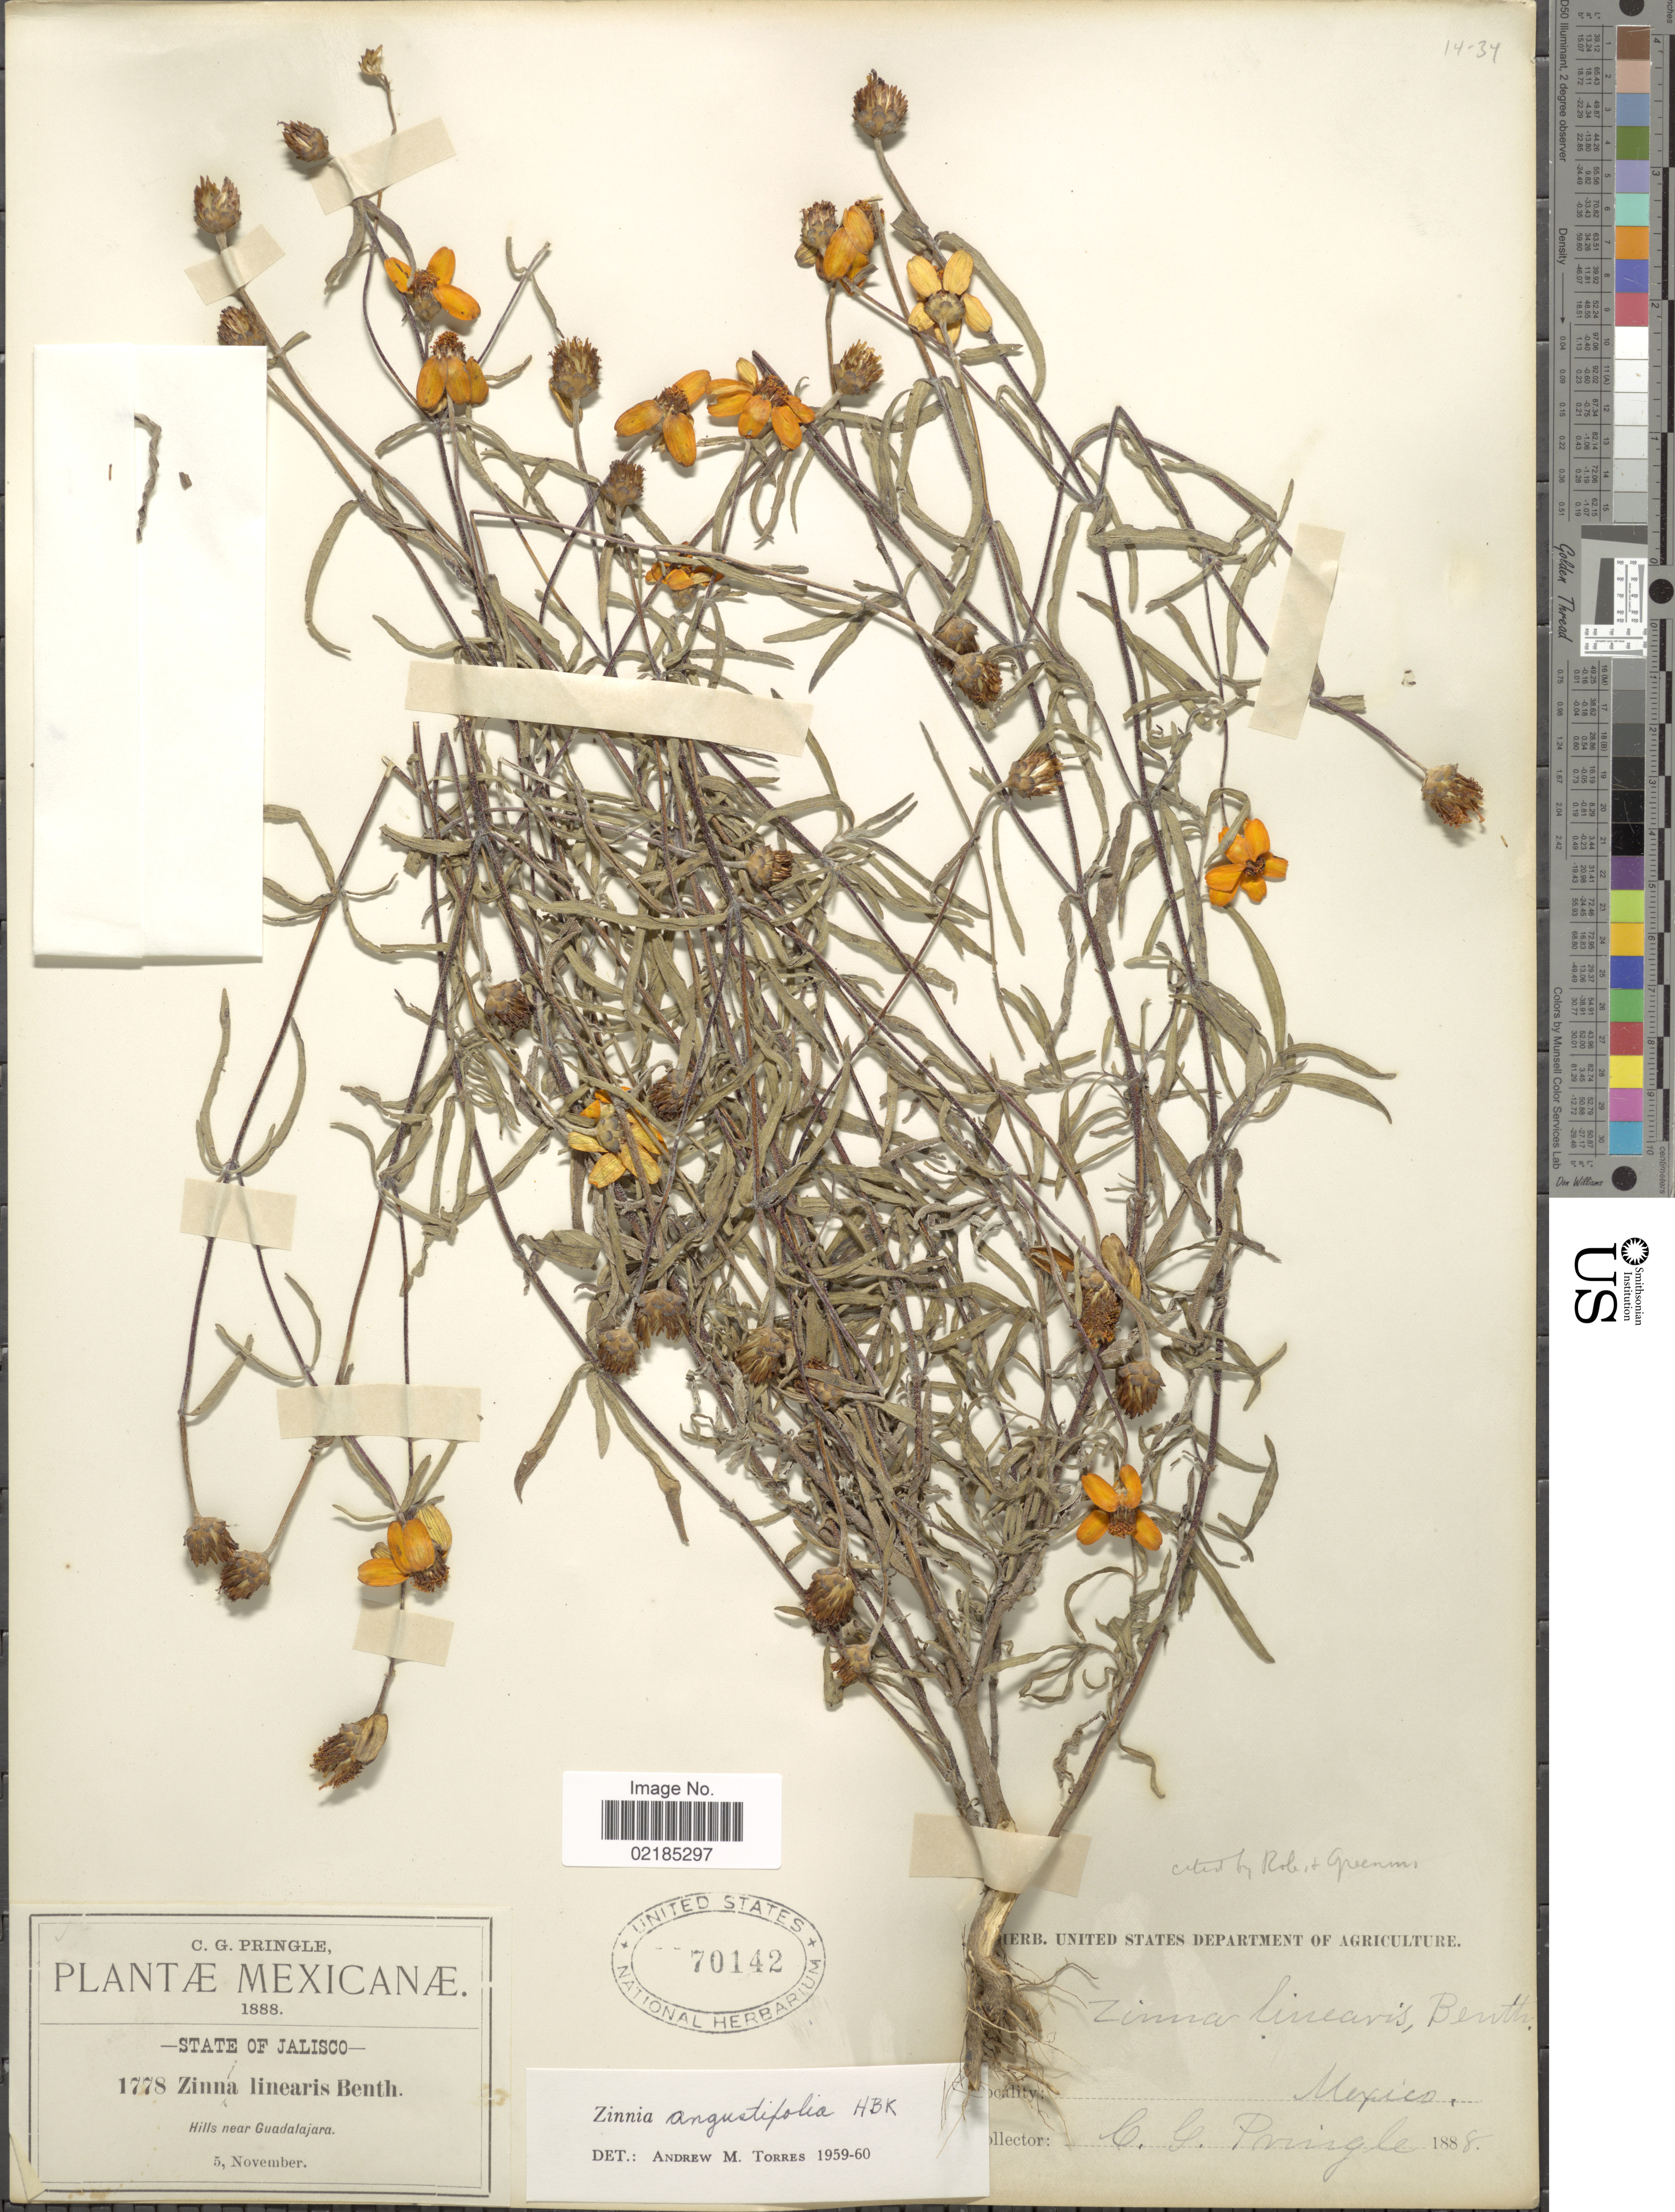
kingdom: Plantae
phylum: Tracheophyta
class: Magnoliopsida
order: Asterales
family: Asteraceae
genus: Zinnia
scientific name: Zinnia angustifolia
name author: Kunth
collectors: C. G. Pringle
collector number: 1778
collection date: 1888-11-05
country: Mexico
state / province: Jalisco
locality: Hills near Guadalajara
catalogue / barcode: US 70142